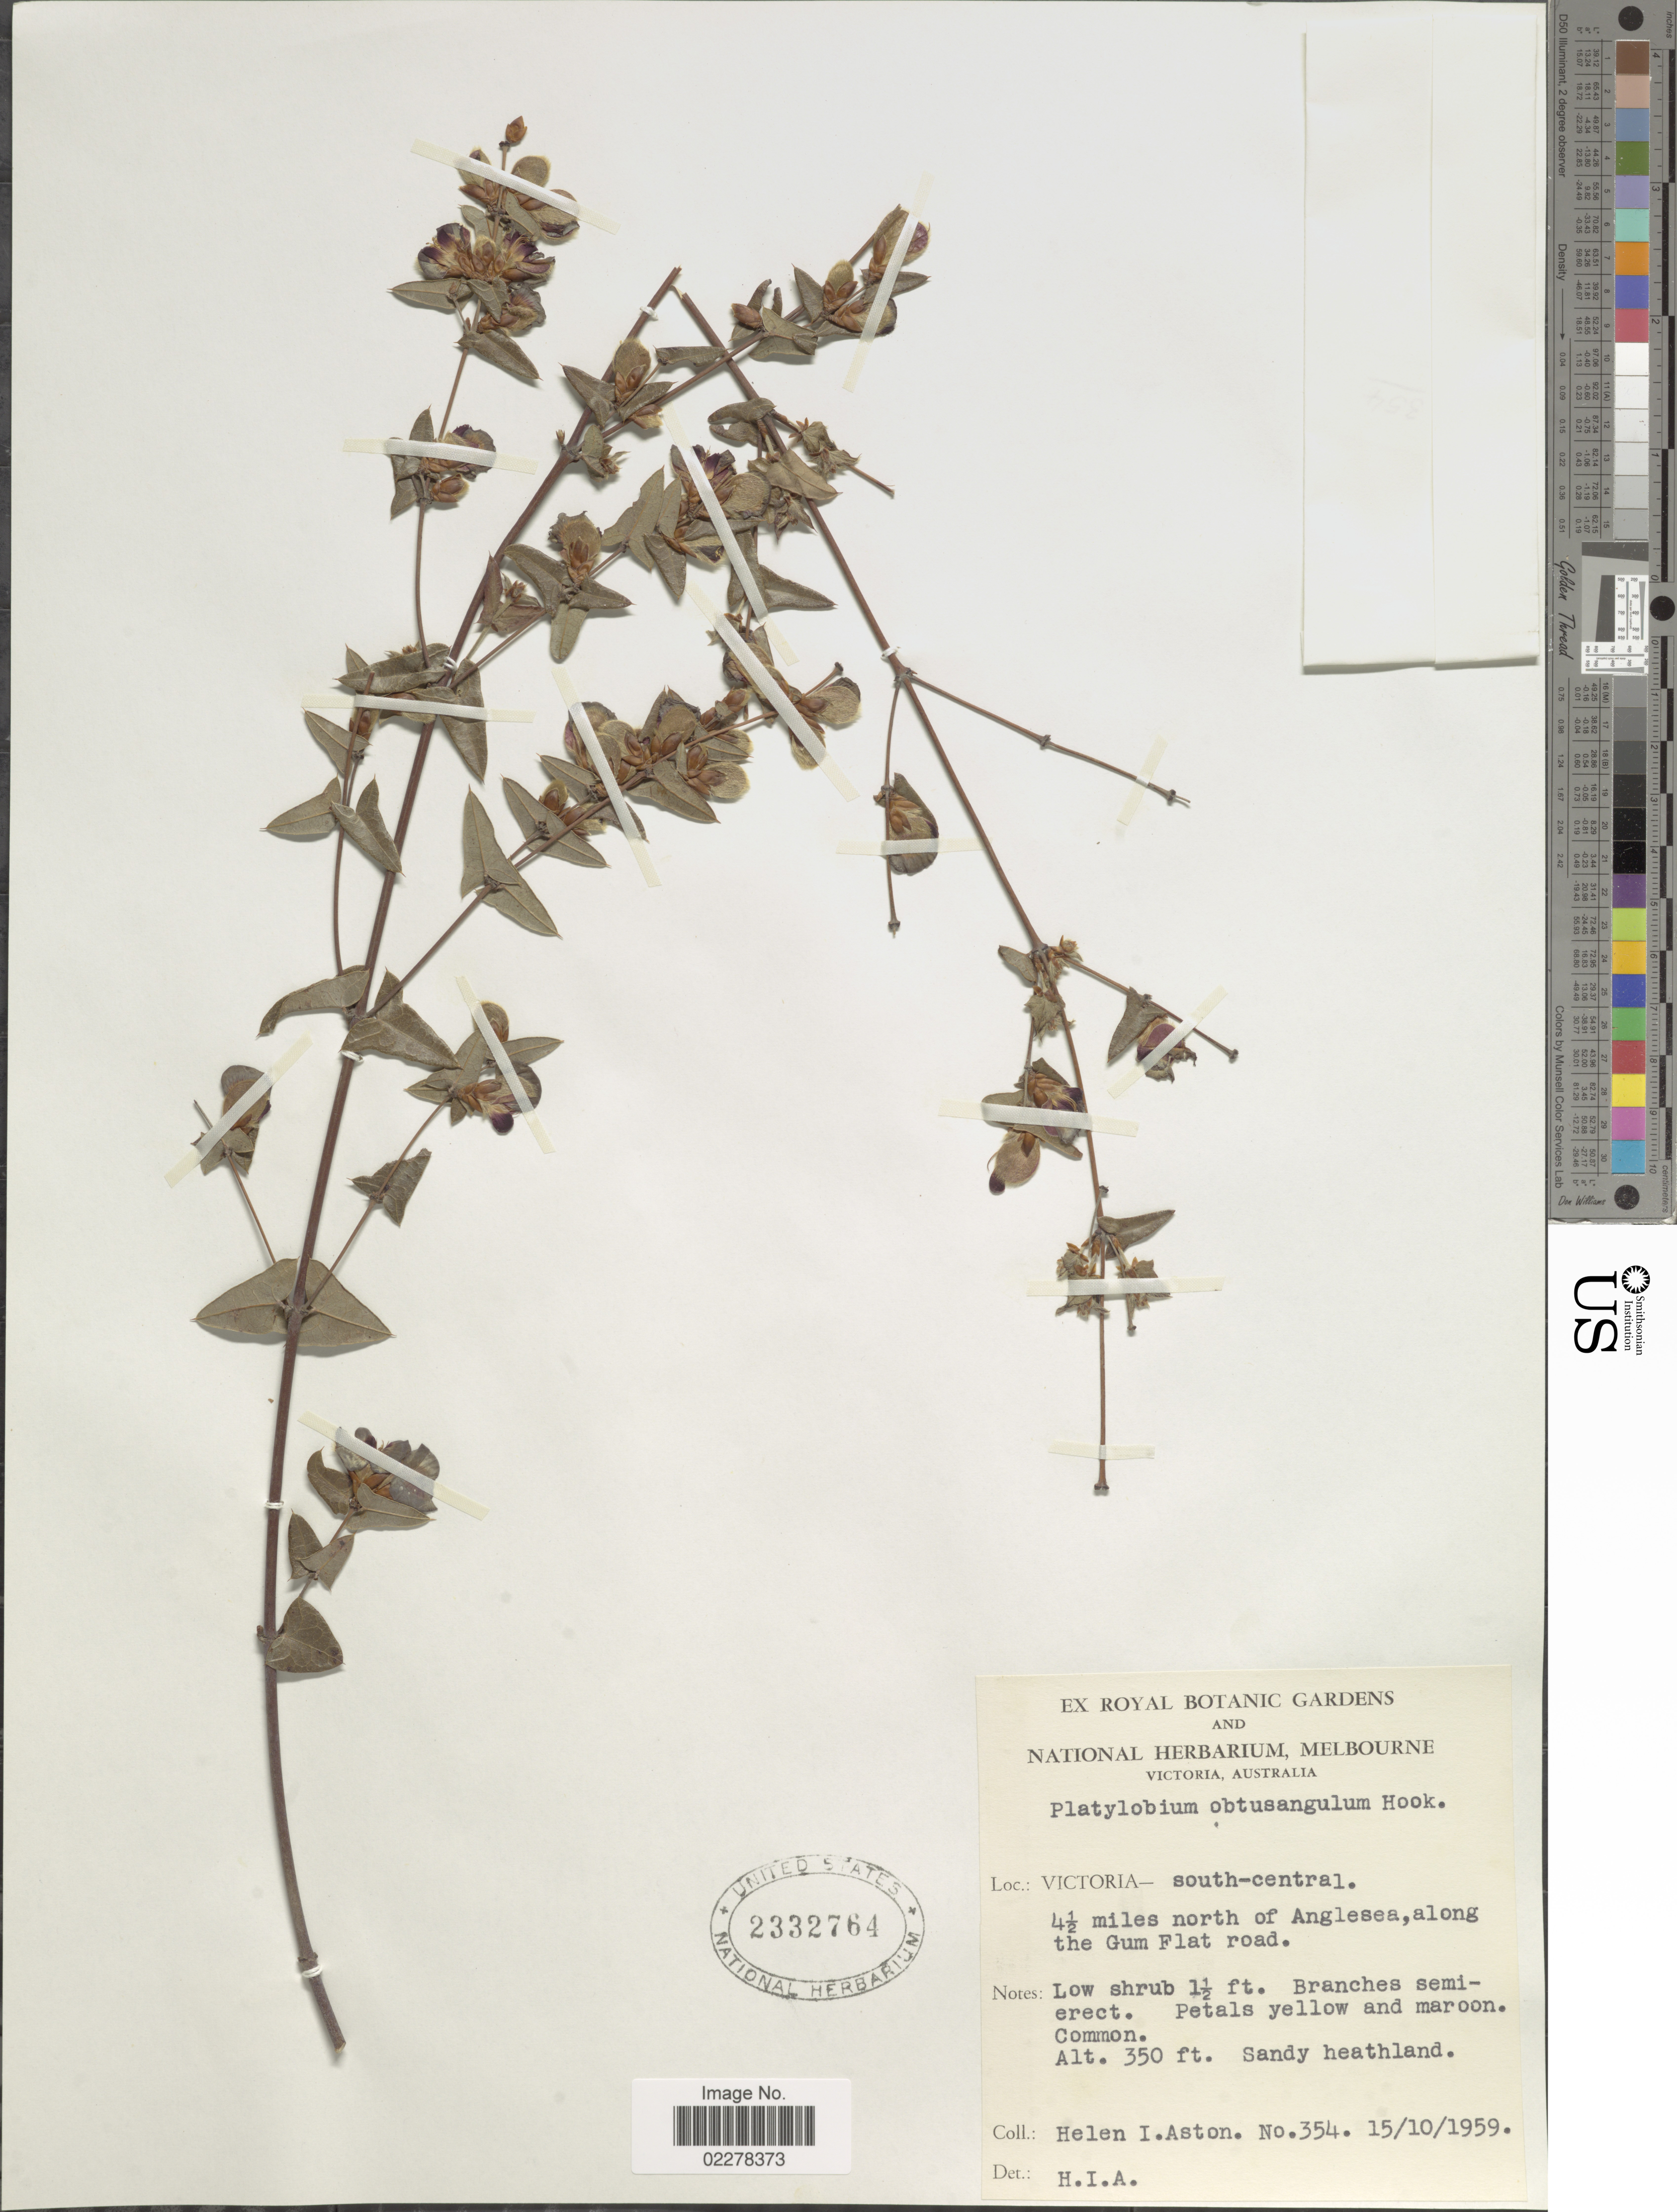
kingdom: Plantae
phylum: Tracheophyta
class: Magnoliopsida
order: Fabales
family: Fabaceae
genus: Platylobium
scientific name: Platylobium obtusangulum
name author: Hook.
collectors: H. I. Aston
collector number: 354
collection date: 1959-10-15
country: Australia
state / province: Victoria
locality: Victoria - south-central. 4½ miles north of Anglesea, along the Gum Flat Road.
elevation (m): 107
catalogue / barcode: US 2332764